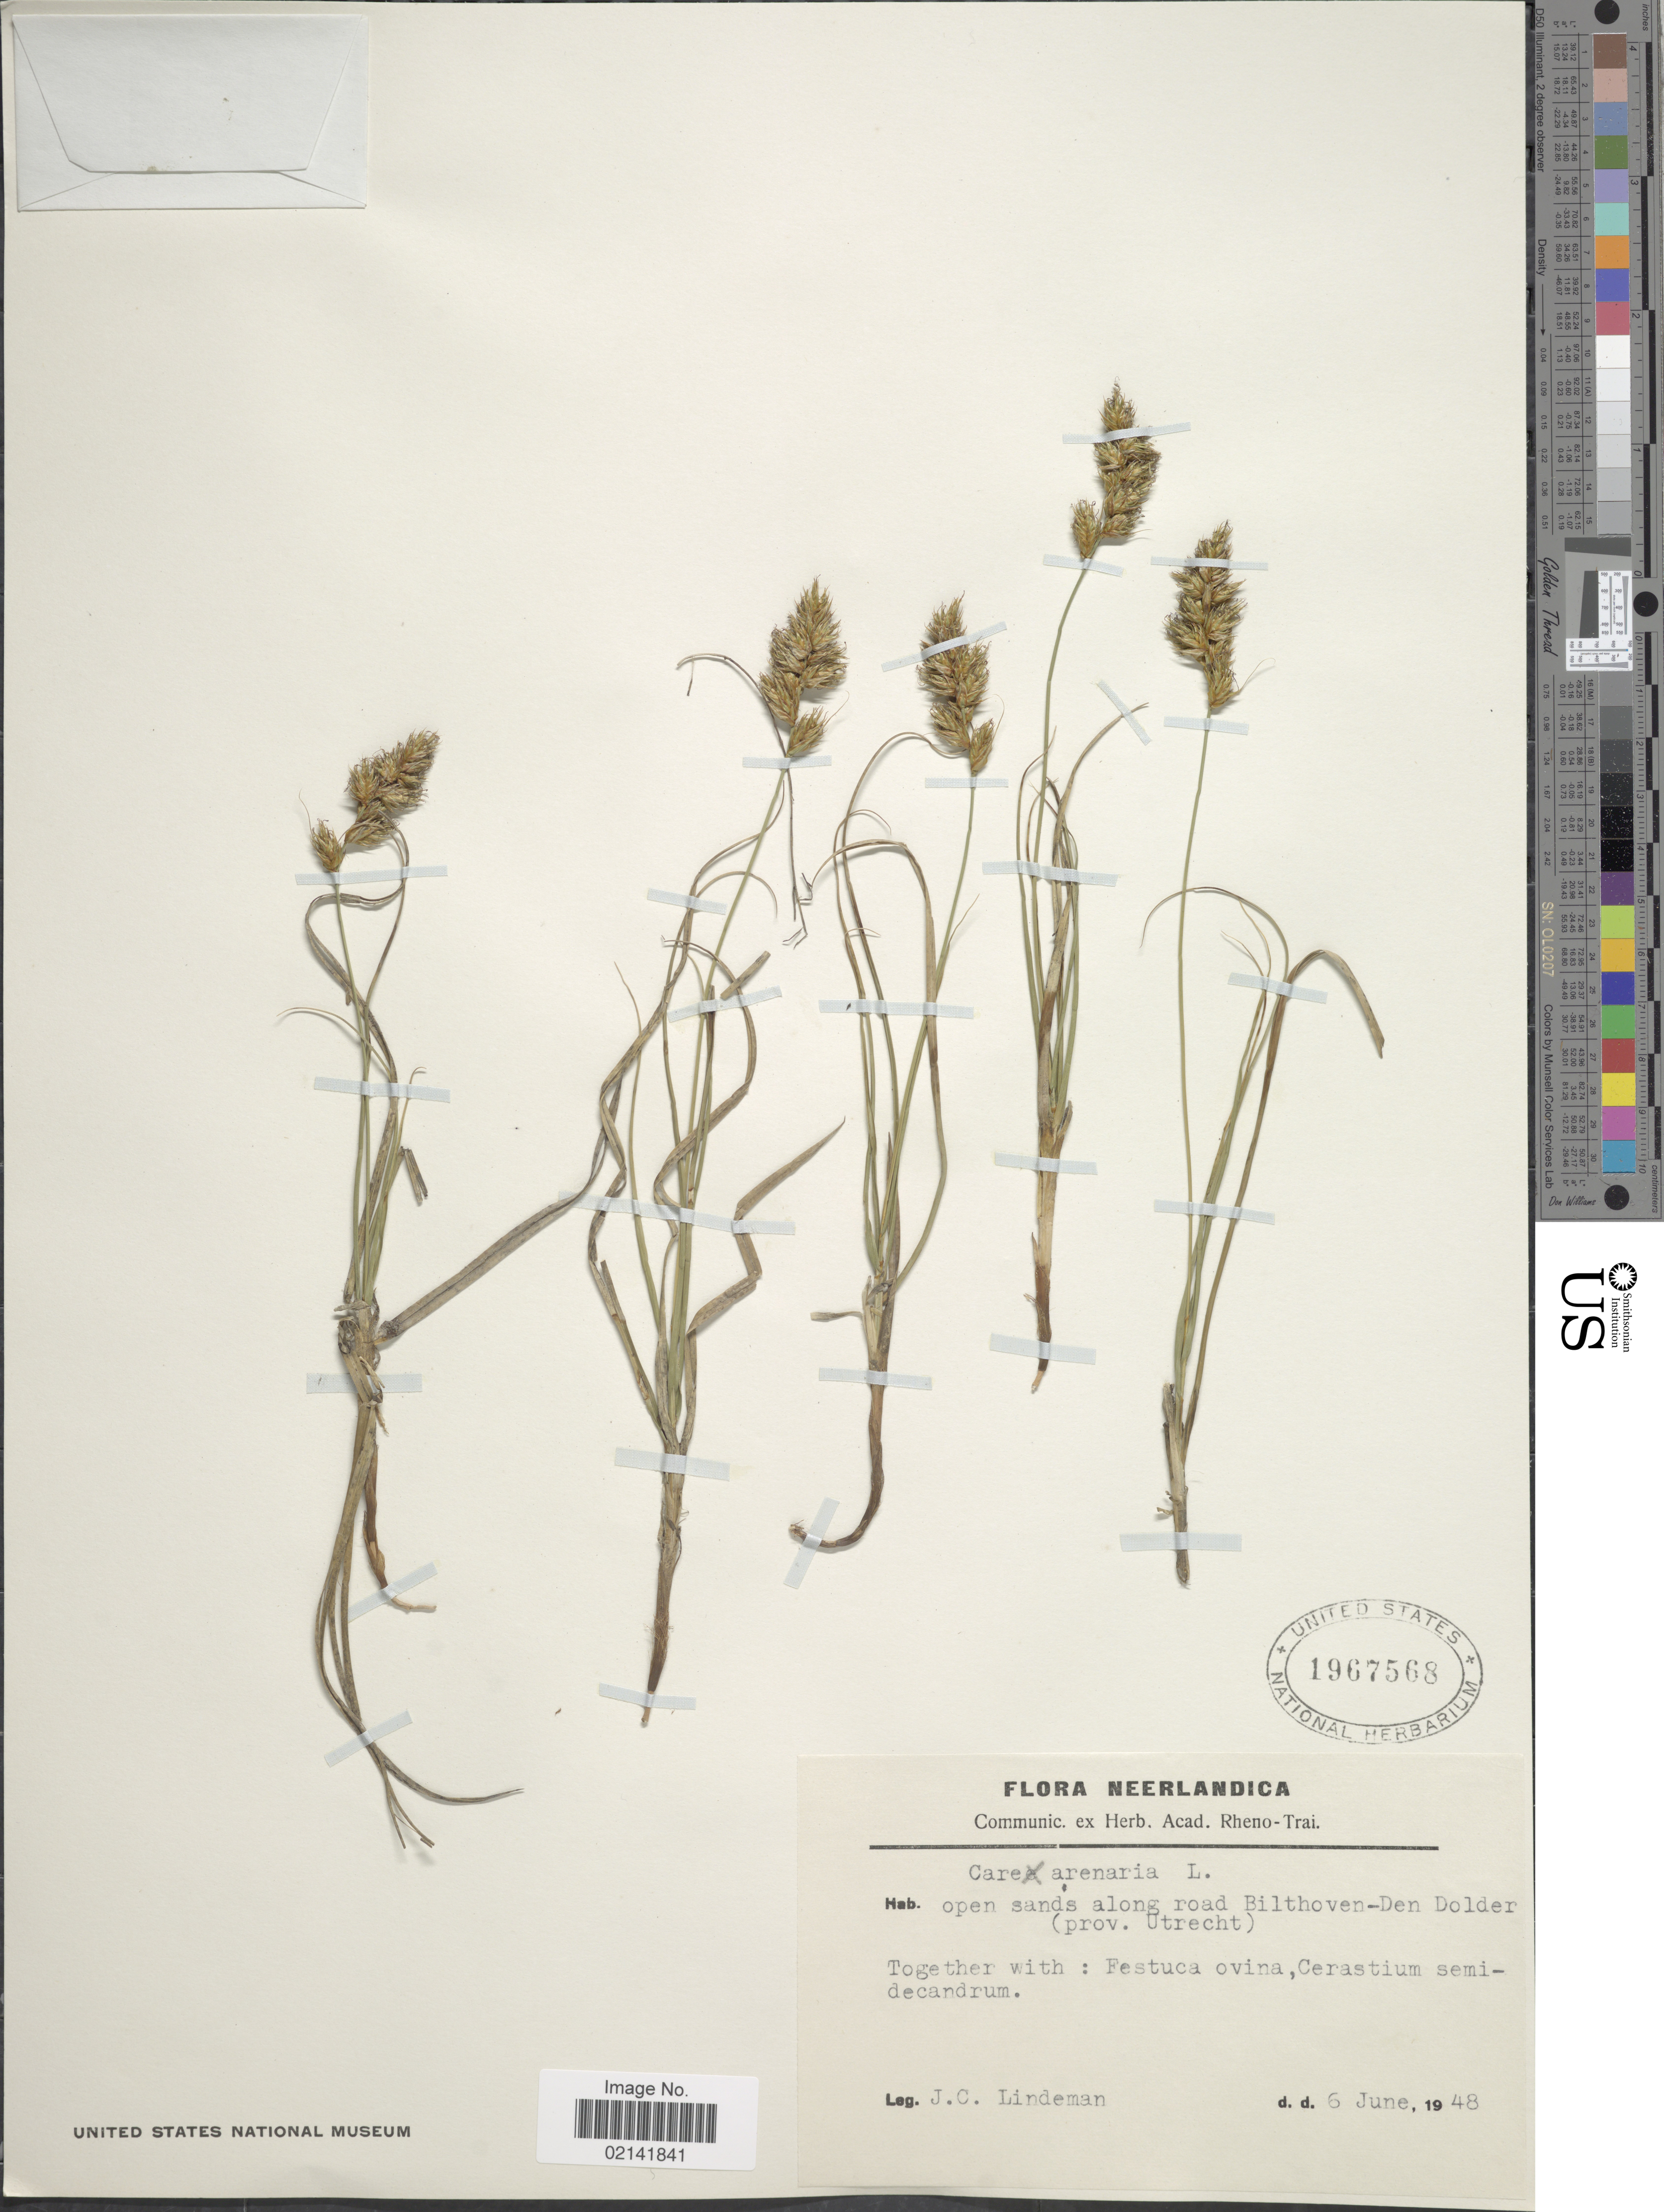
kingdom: Plantae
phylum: Tracheophyta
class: Liliopsida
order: Poales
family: Cyperaceae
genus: Carex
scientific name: Carex arenaria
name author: L.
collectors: J. C. Lindeman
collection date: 1948-06-06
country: Netherlands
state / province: Utrecht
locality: Neerlandica. Open sands along Bilthoven-Den Dolder (prov. Utrecht)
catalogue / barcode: US 1967568